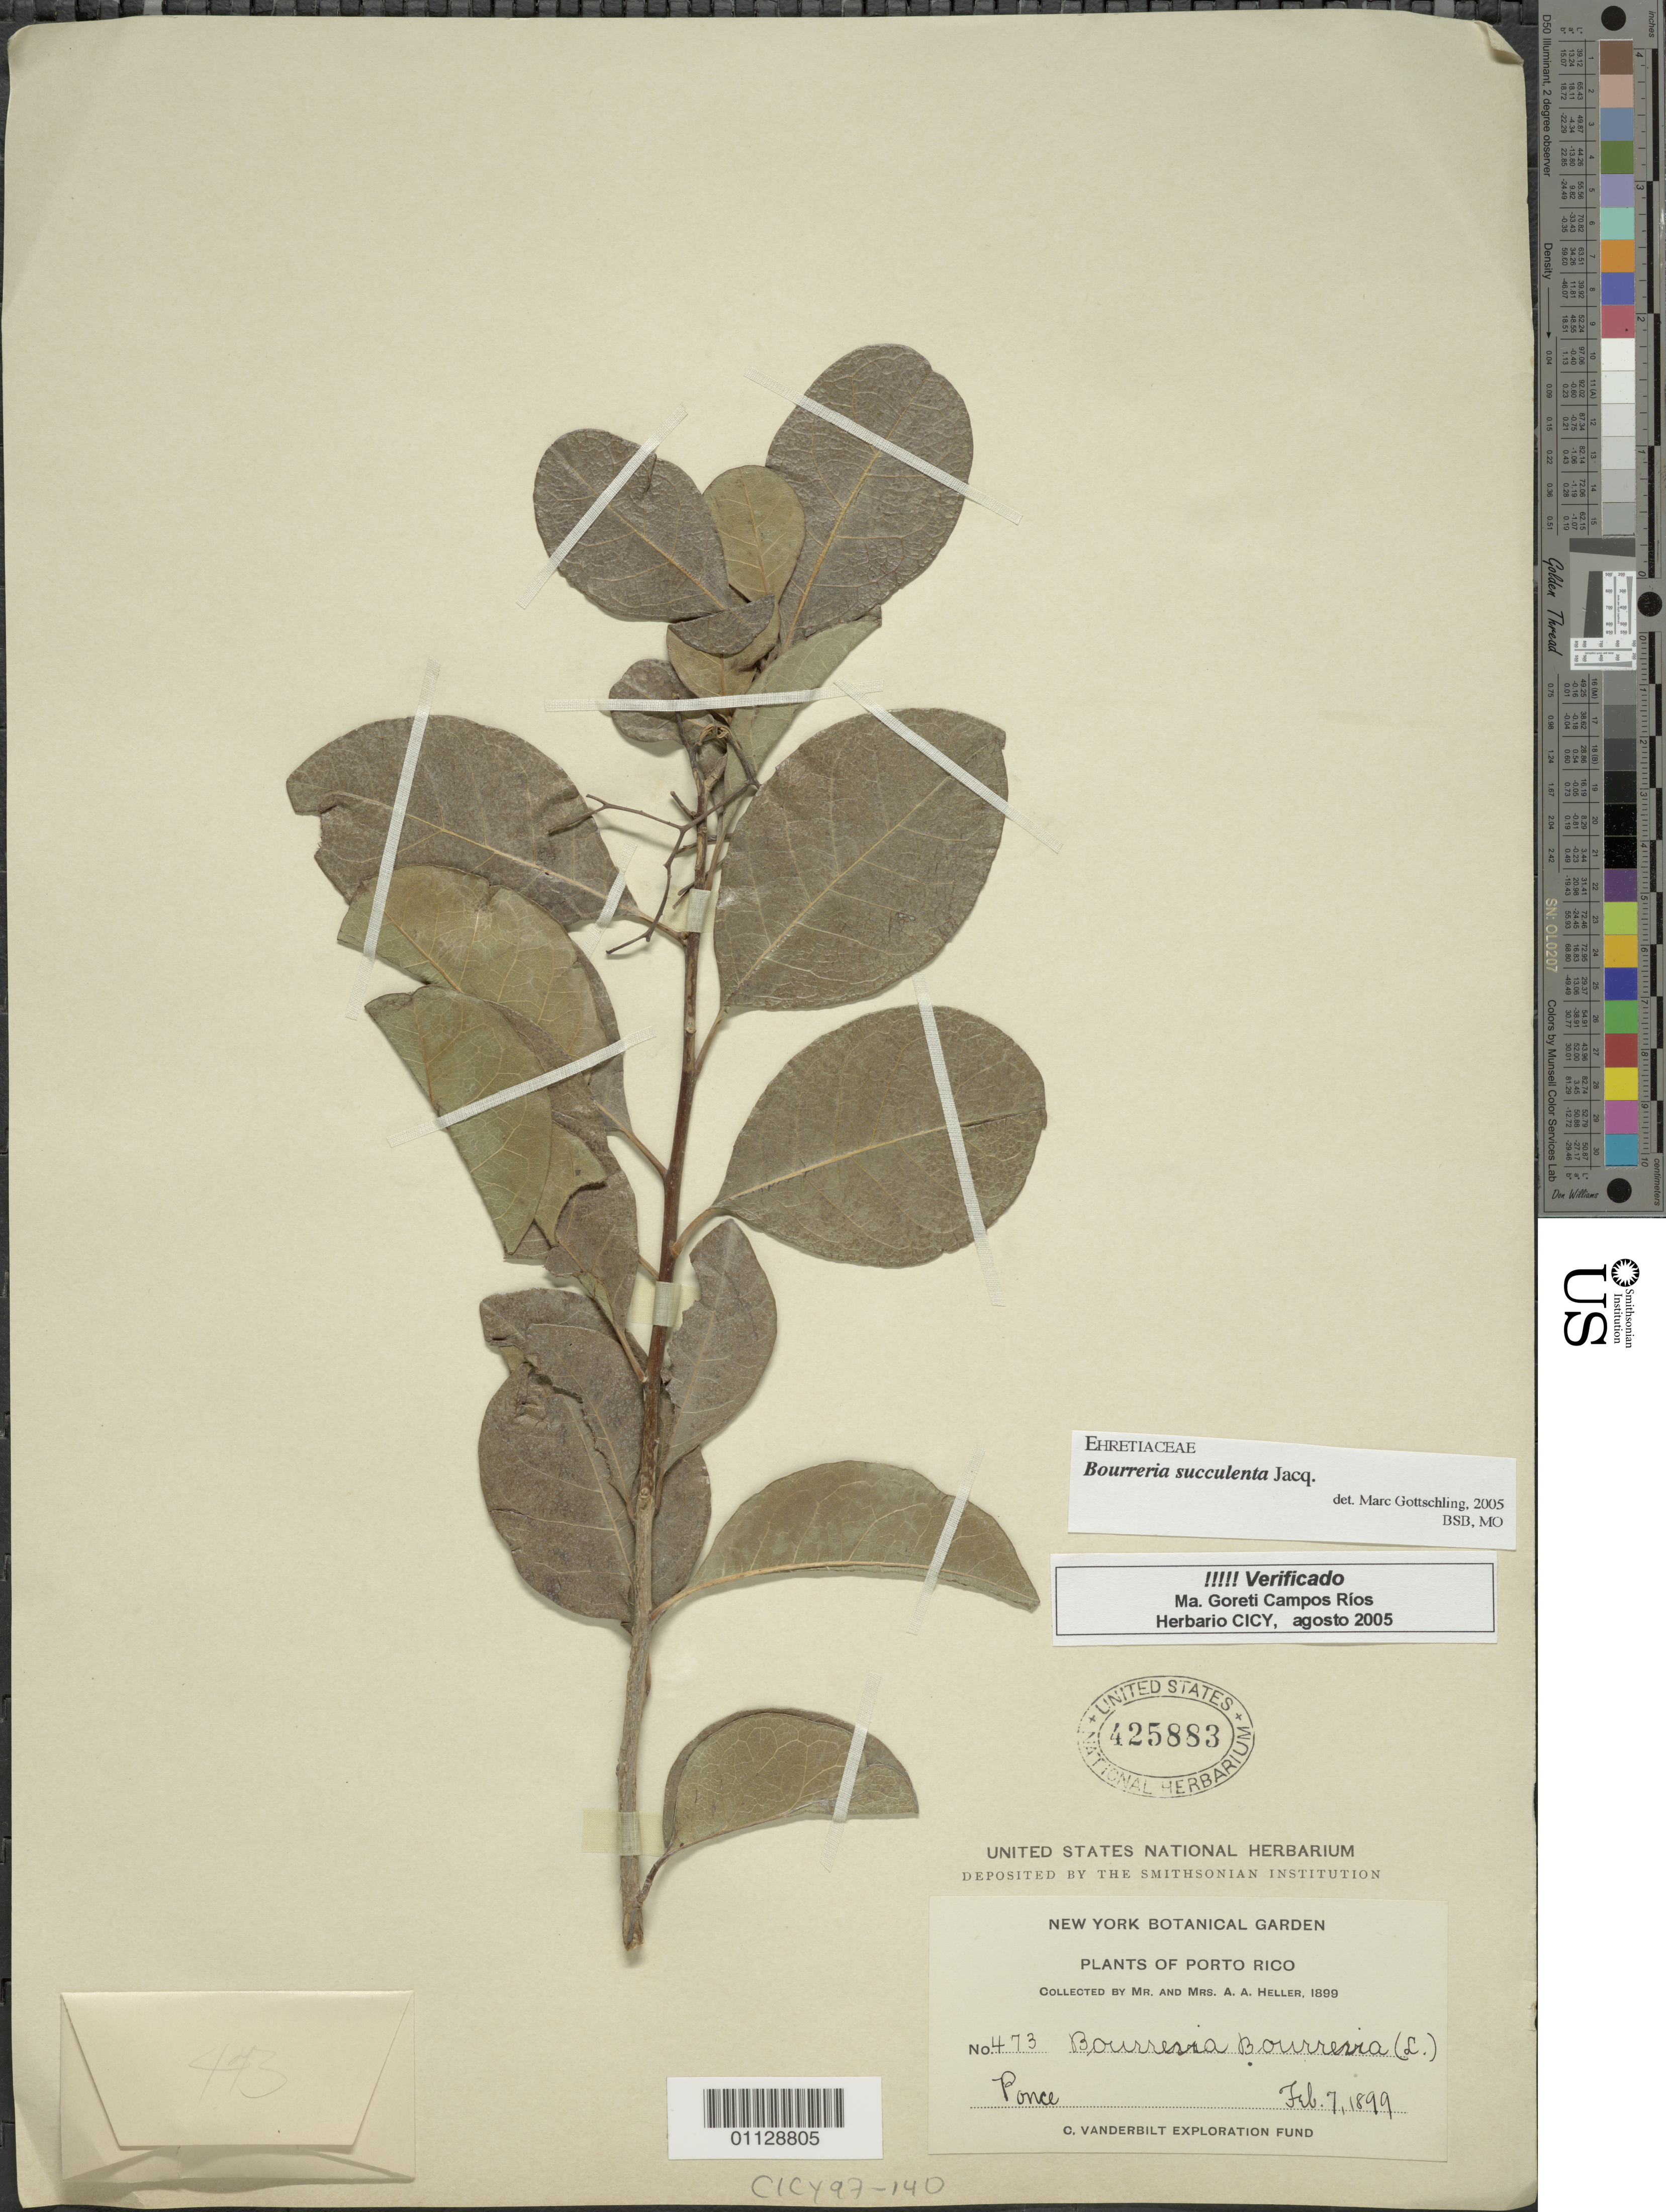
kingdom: Plantae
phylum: Tracheophyta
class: Magnoliopsida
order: Boraginales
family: Ehretiaceae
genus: Bourreria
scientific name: Bourreria succulenta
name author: Jacq.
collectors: A. A. Heller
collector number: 473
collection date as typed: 07 Feb 1899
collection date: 1899-02-07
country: Puerto Rico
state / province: Ponce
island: Puerto Rico I.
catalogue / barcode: US 425883